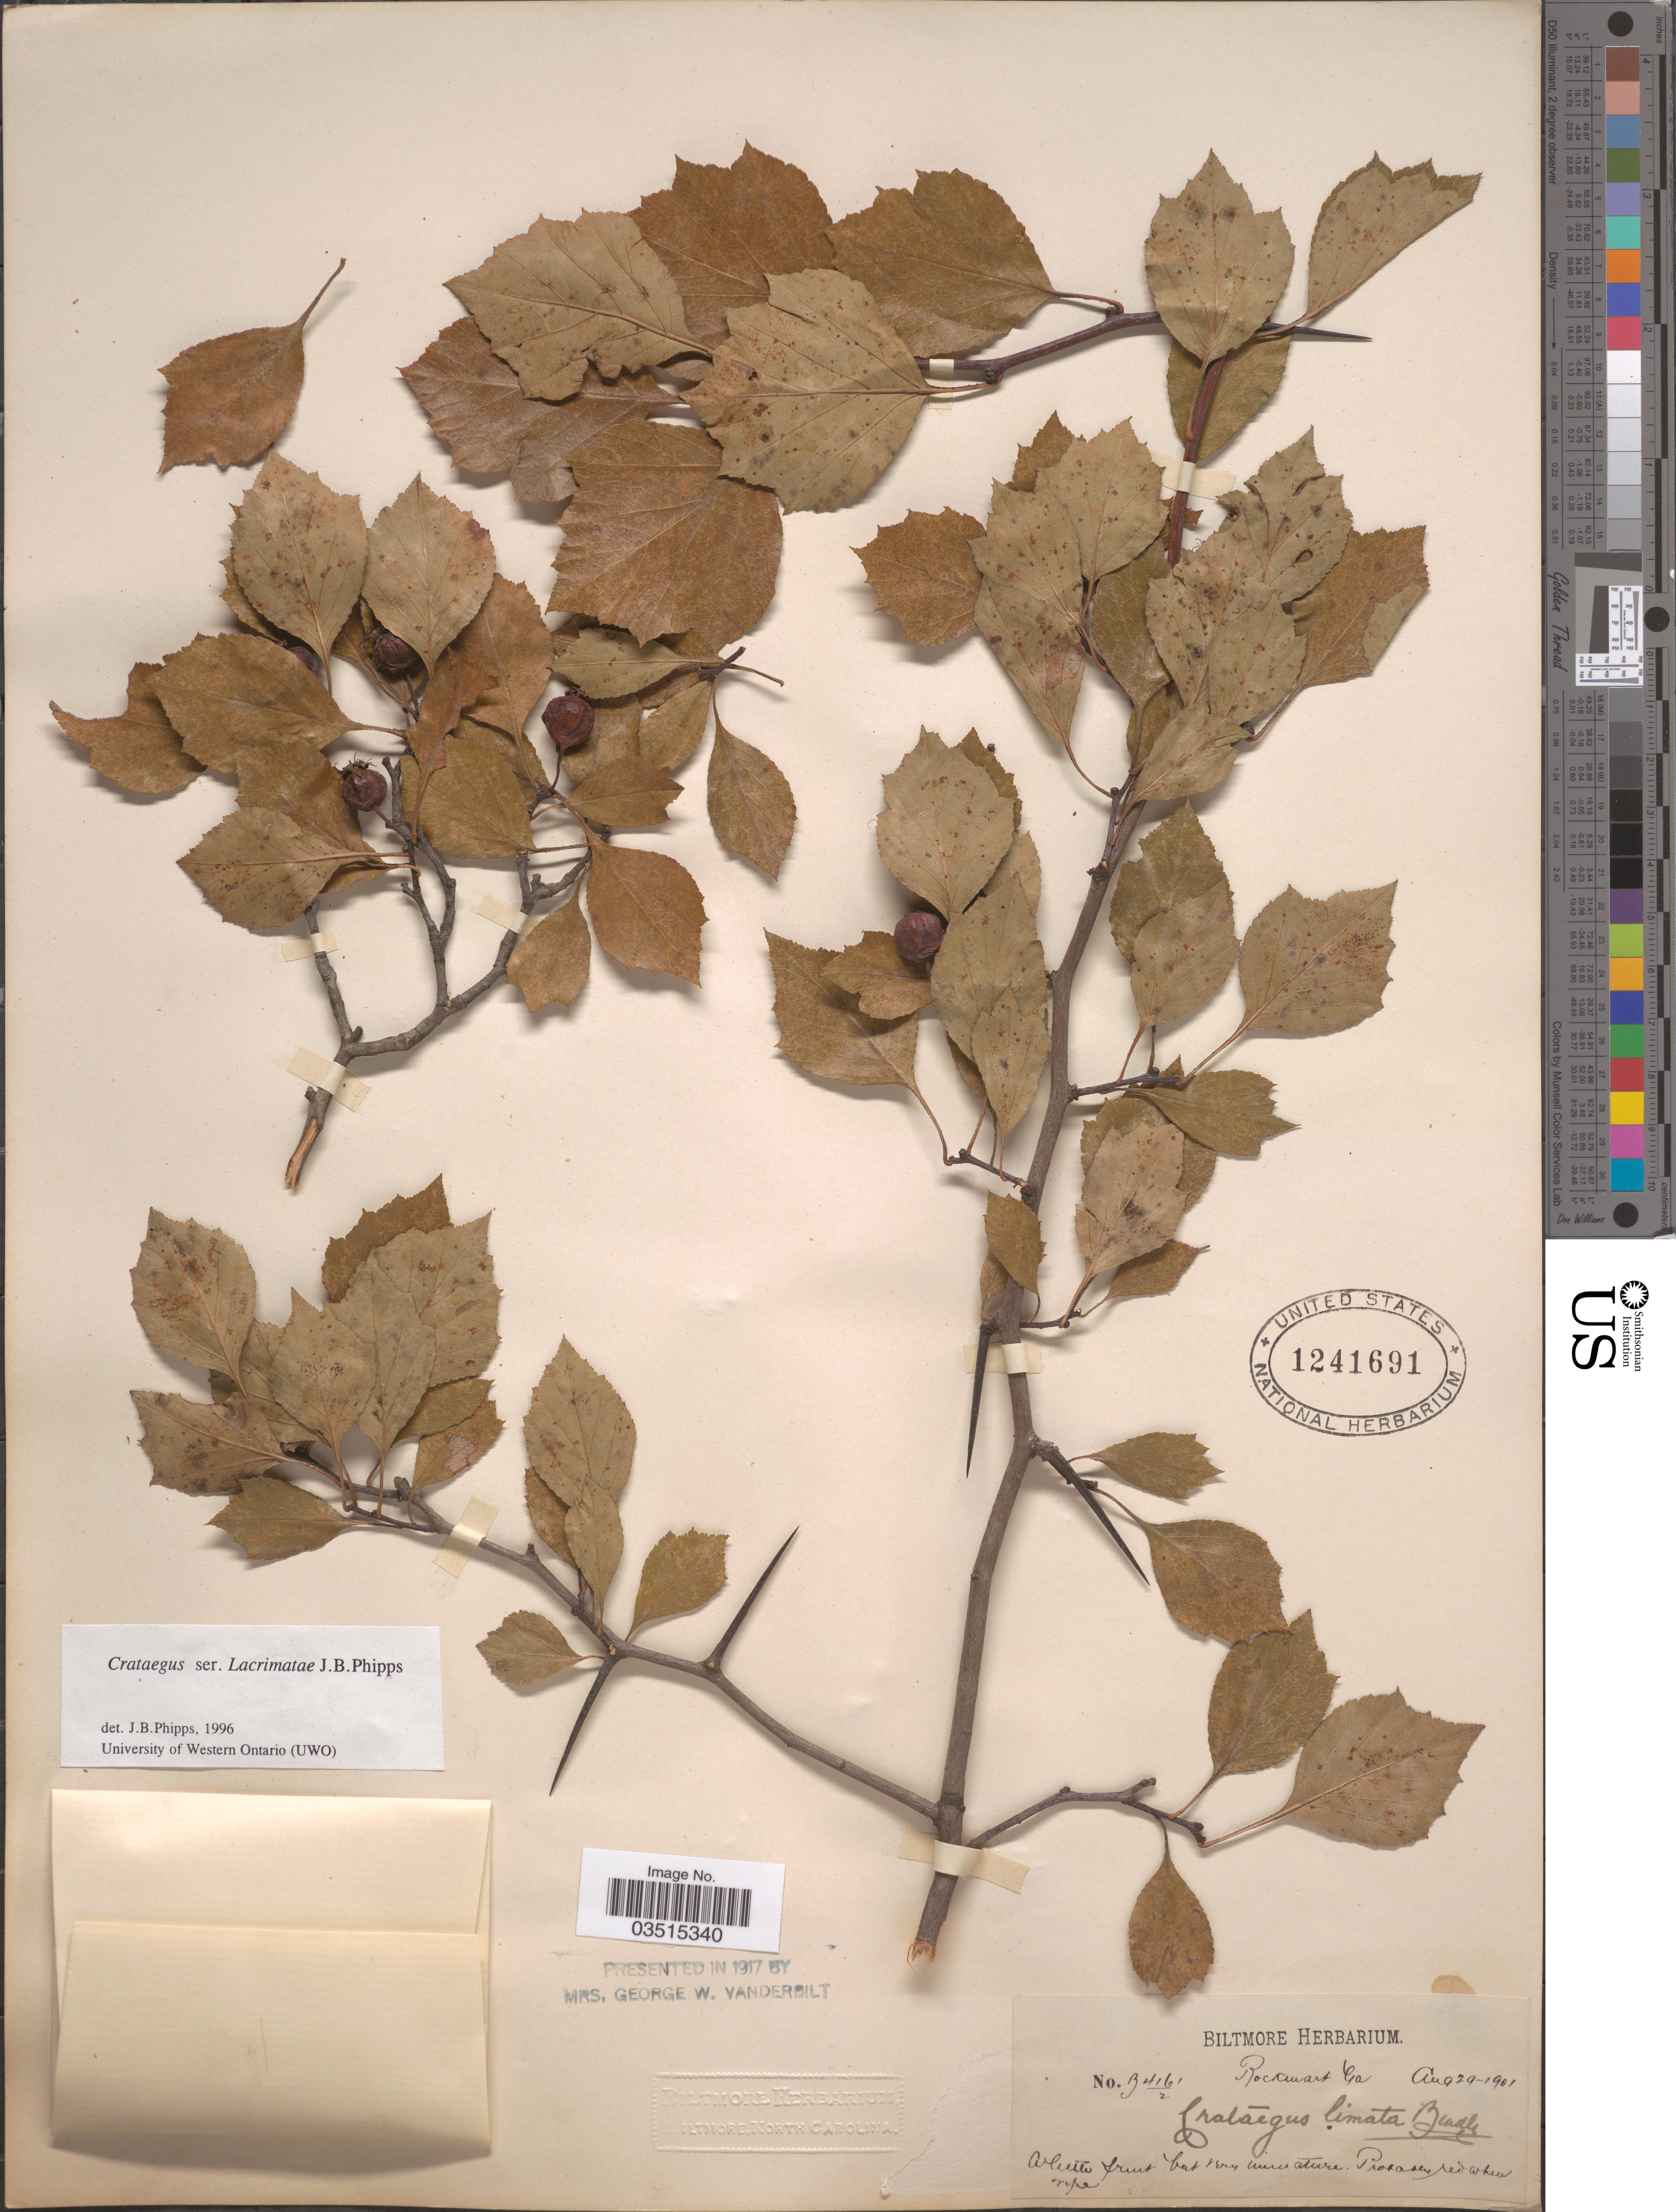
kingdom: Plantae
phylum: Tracheophyta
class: Magnoliopsida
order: Rosales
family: Rosaceae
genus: Crataegus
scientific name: Crataegus limata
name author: Beadle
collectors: ex herb. Biltmore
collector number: B4161/2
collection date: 1981-08-29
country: United States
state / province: Georgia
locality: Rockmart.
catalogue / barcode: US 1241691